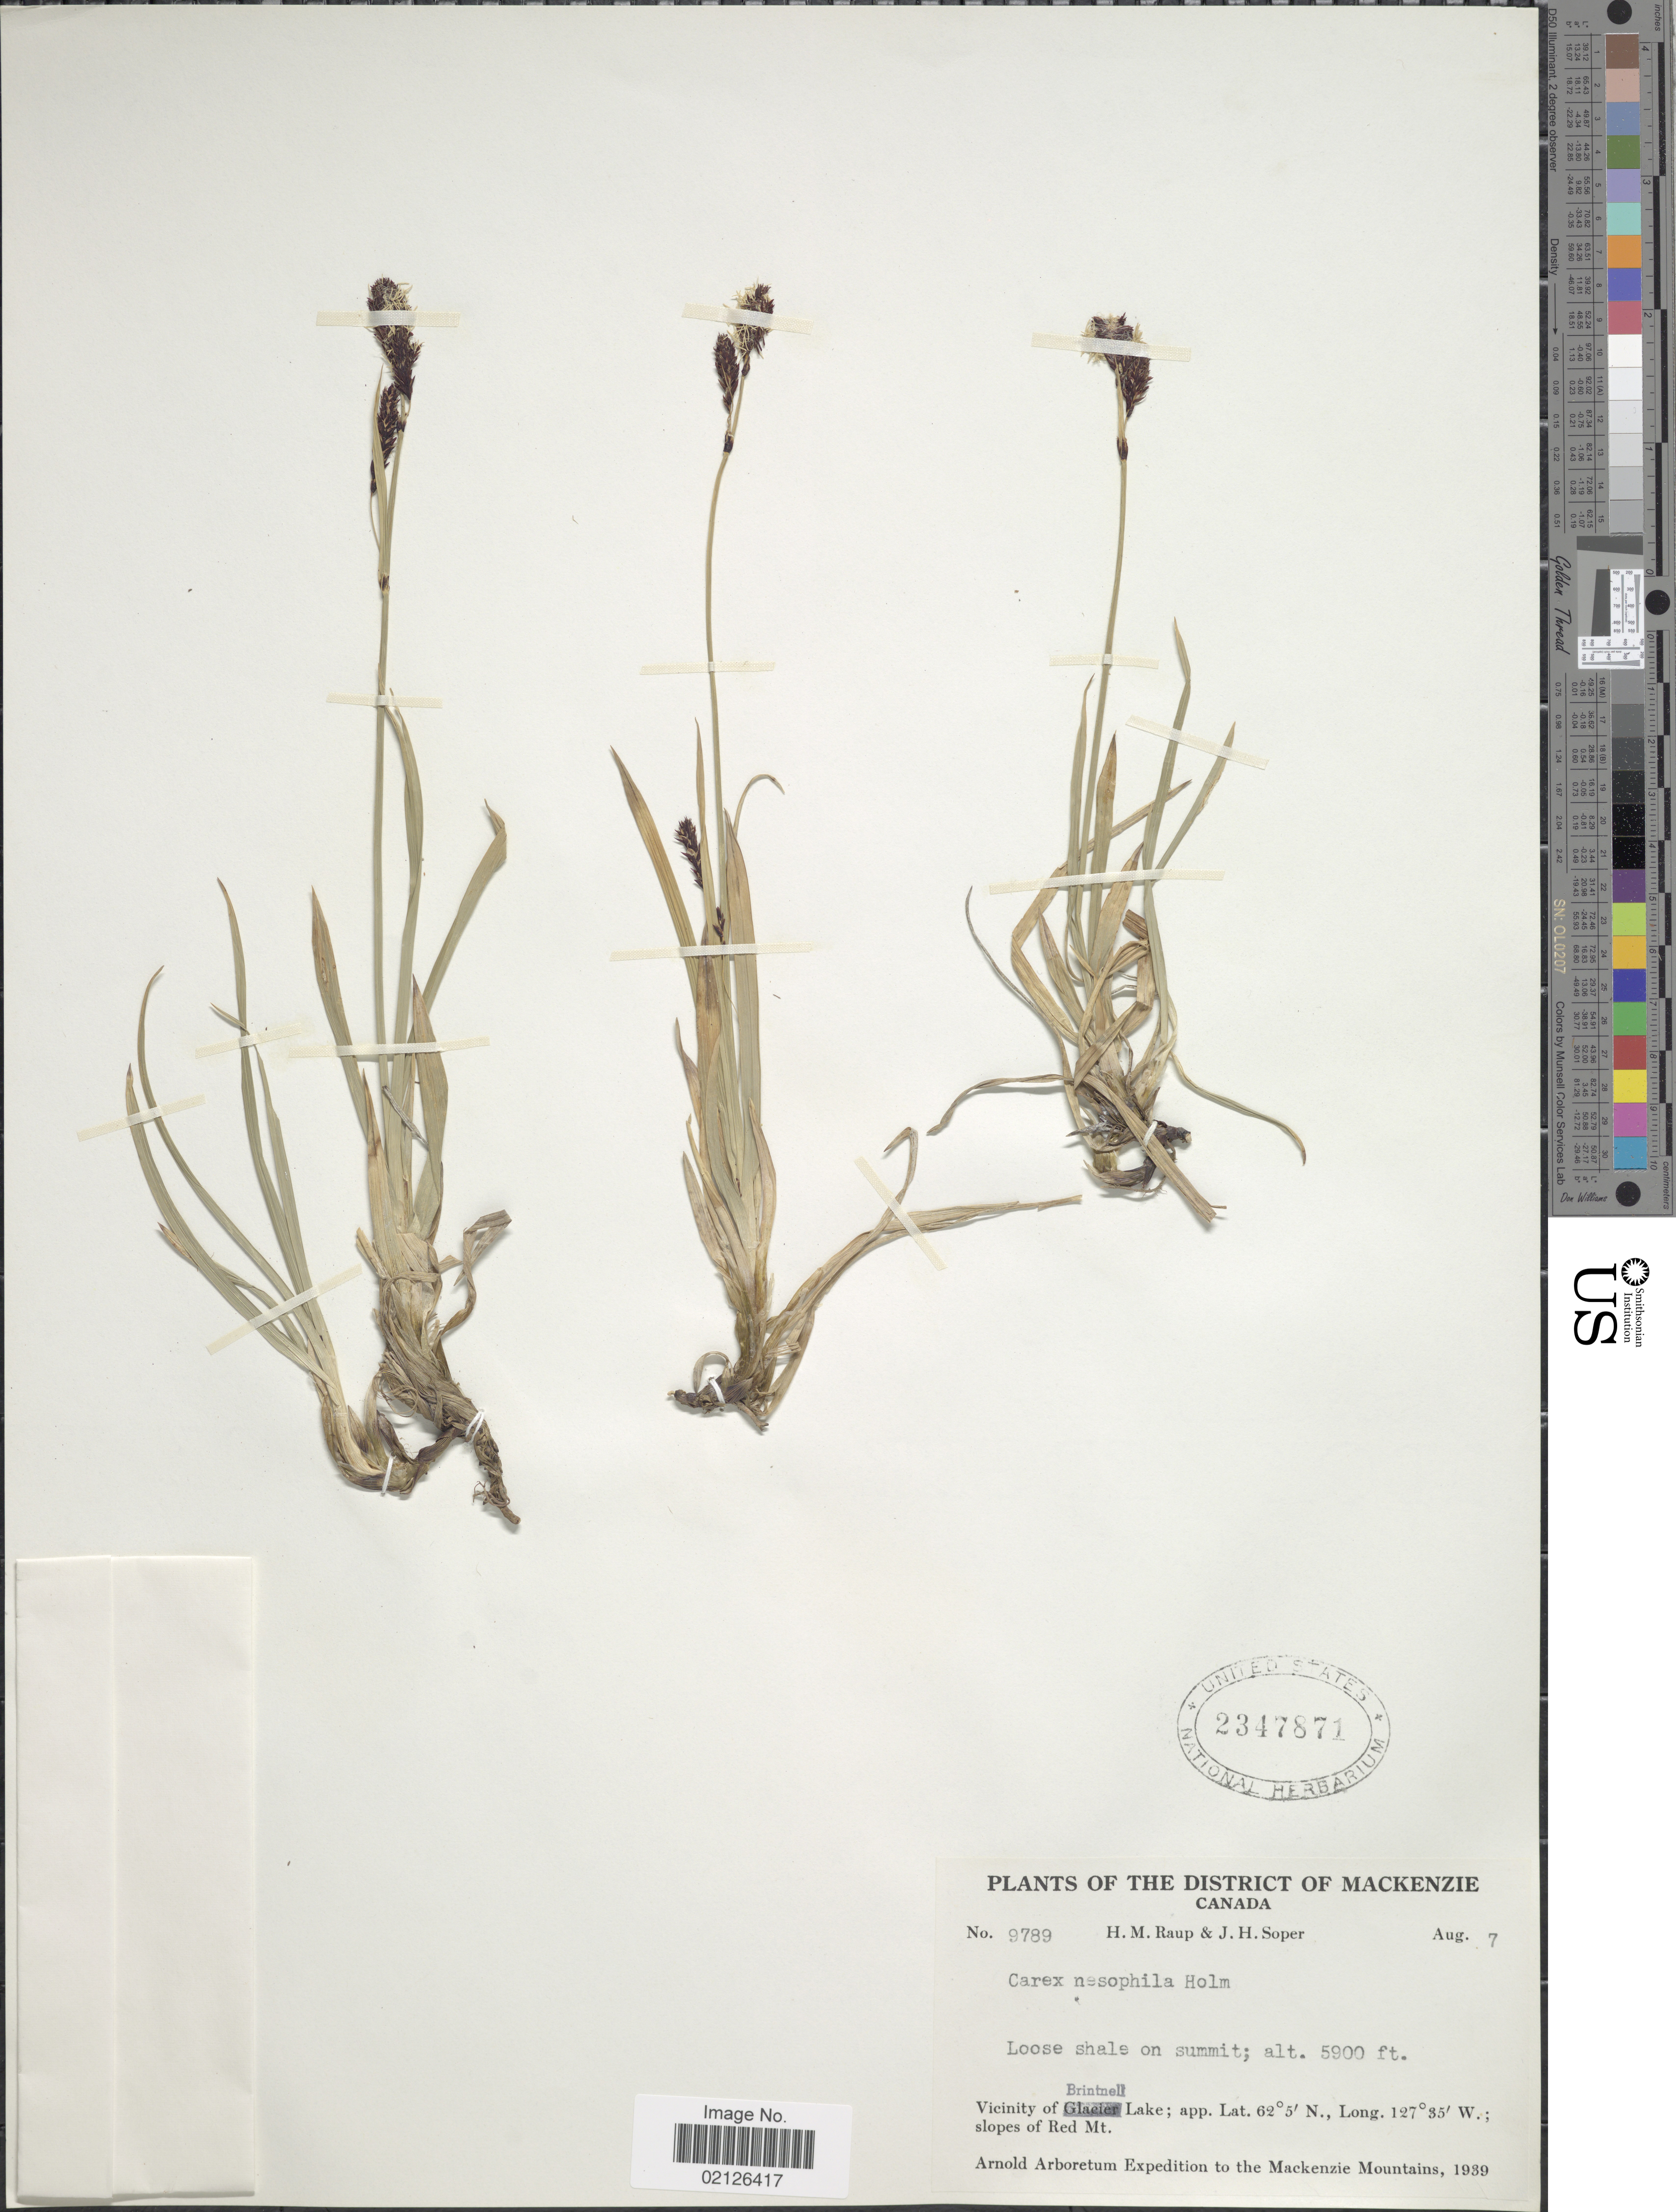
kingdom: Plantae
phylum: Tracheophyta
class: Liliopsida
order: Poales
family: Cyperaceae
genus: Carex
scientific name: Carex microchaeta subsp. nesophila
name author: (Holm) D.F. Murray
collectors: H. Raup & J. H. Soper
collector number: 9789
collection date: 1939-08-07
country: Canada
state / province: British Columbia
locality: The District of Mackenzie, Loose shale on summit, Vicinity of Brintnell Lake; slopes of Red Mt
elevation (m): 1798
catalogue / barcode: US 2347871